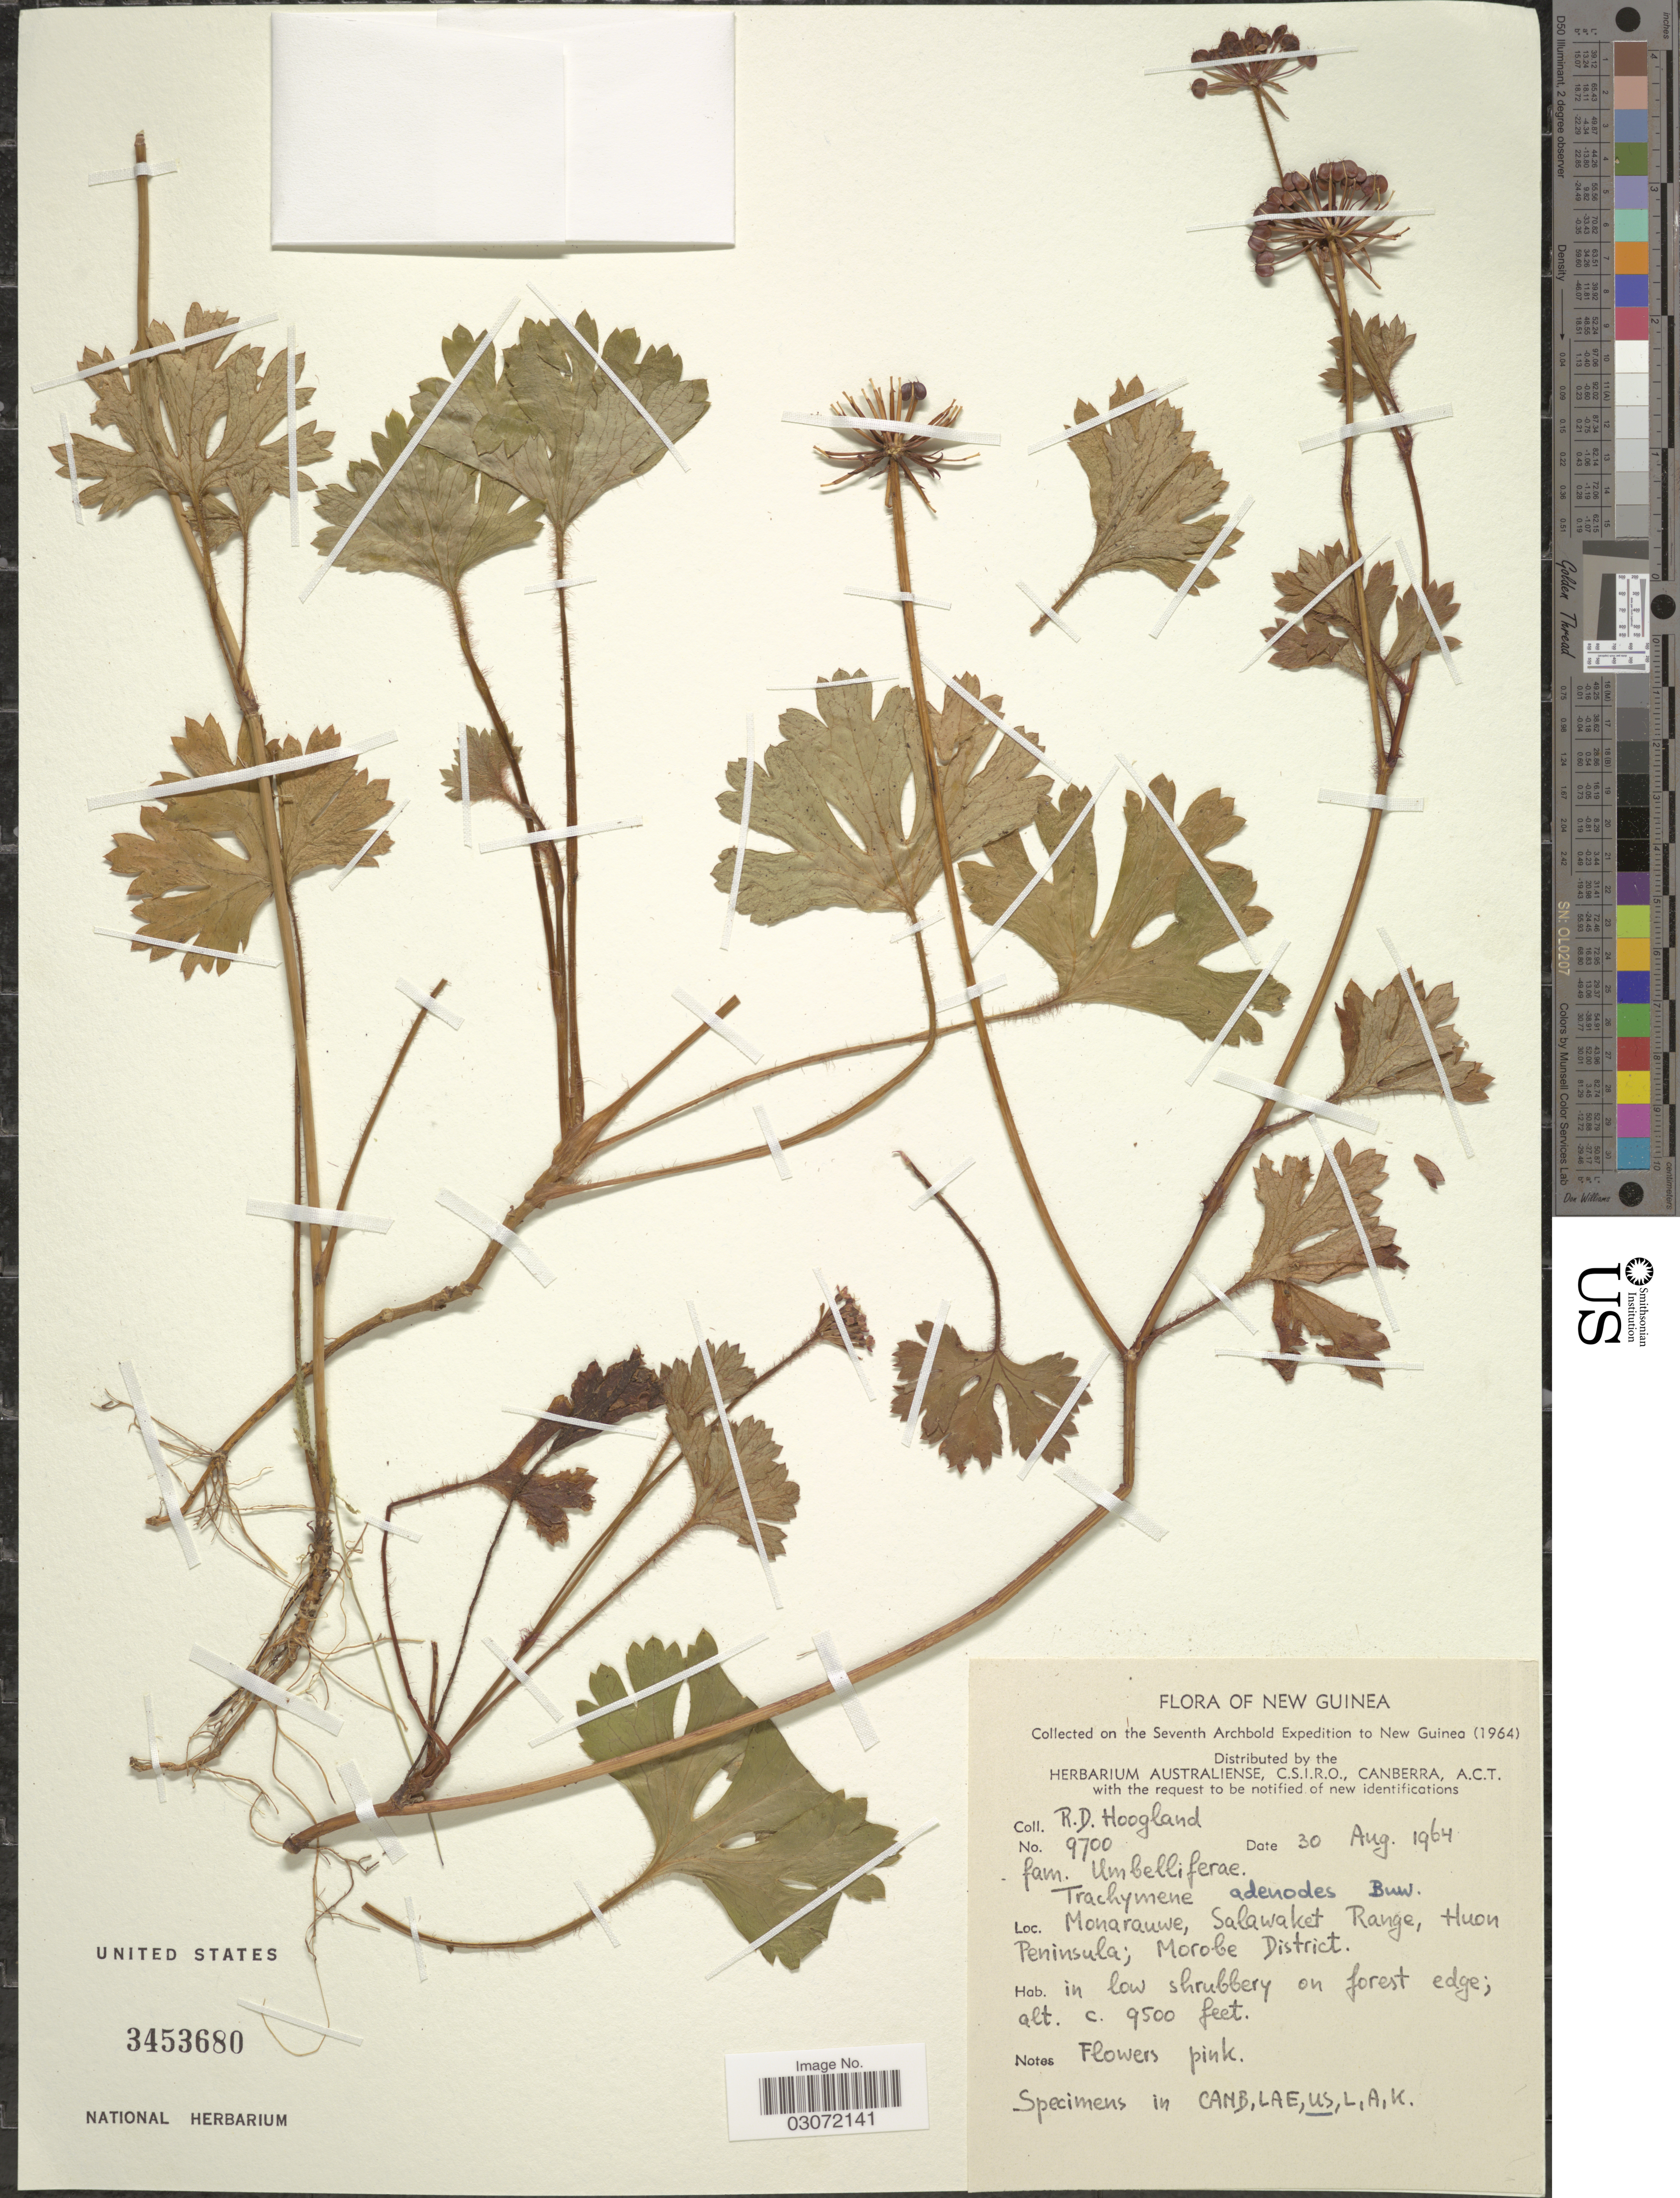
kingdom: Plantae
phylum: Tracheophyta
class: Magnoliopsida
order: Apiales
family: Araliaceae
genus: Trachymene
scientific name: Trachymene adenodes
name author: Buwalda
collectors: R. D. Hoogland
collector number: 9700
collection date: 1964-08-30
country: Papua New Guinea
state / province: Morobe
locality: New Guinea. Monarawe, Salawaket Range, Huon Peninsula; Morobe District.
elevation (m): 2896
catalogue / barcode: US 3453680